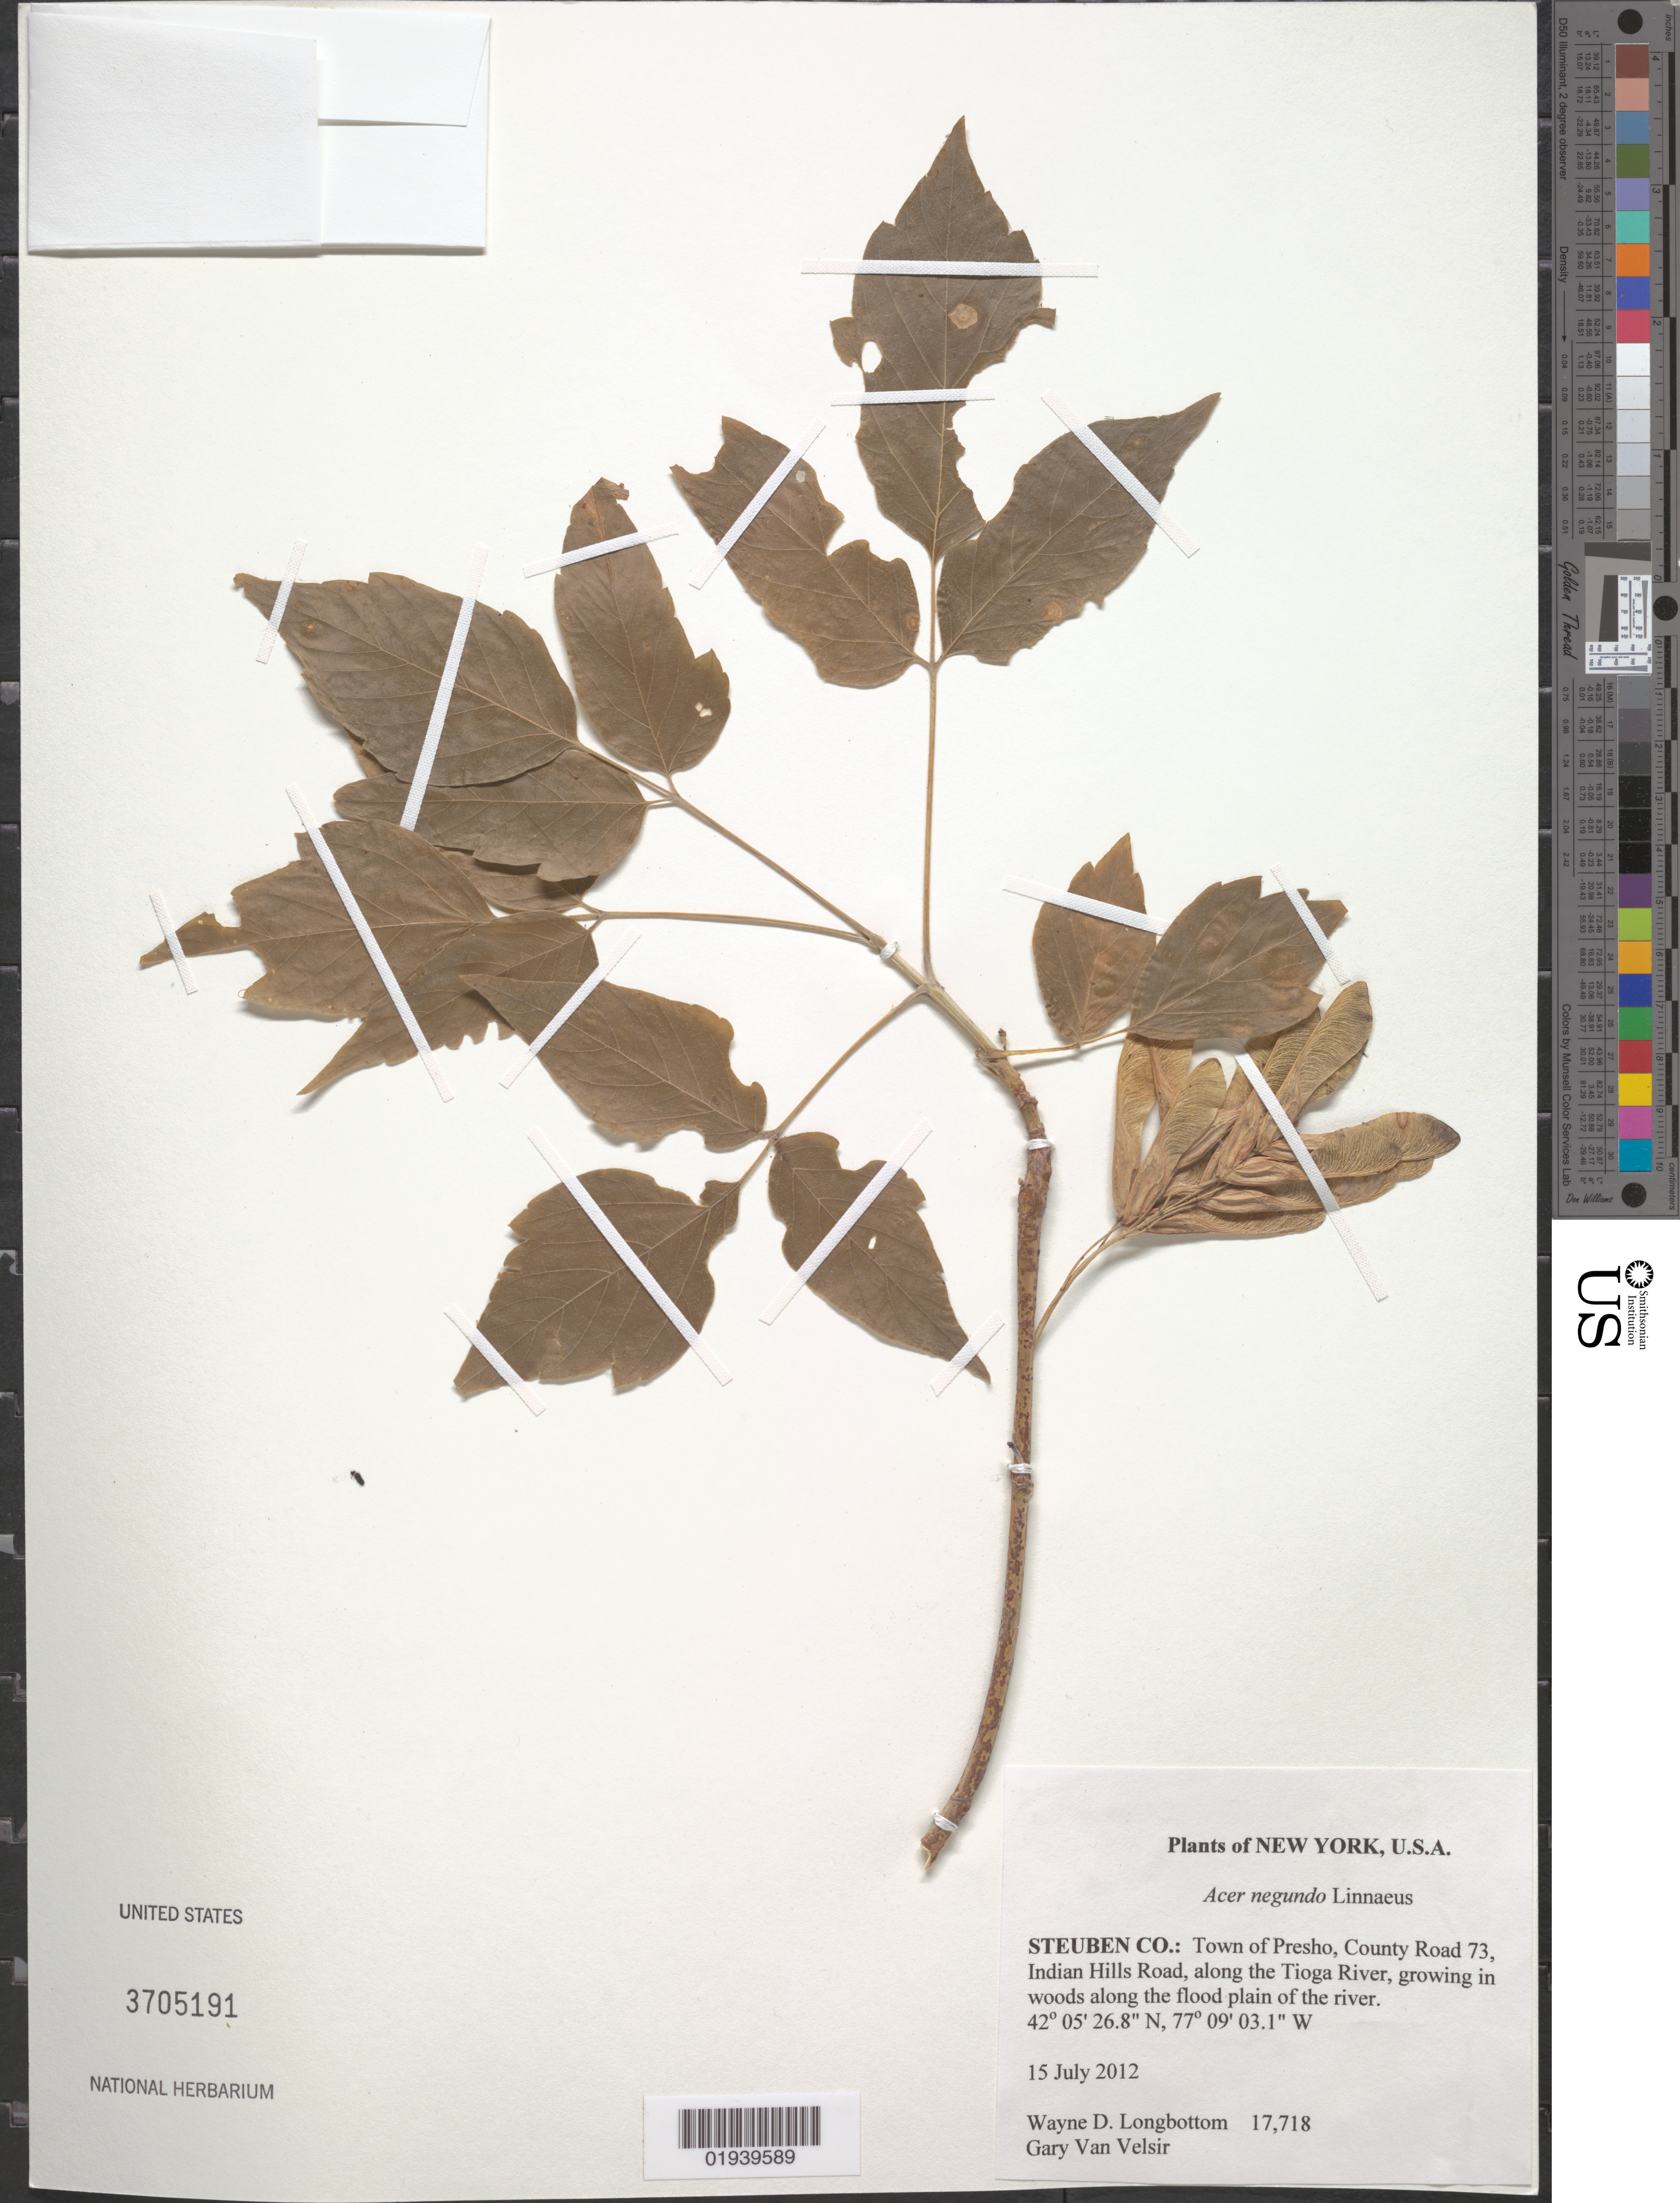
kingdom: Plantae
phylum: Tracheophyta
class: Magnoliopsida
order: Sapindales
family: Sapindaceae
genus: Acer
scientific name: Acer negundo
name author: L.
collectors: W. D. Longbottom & G. Van Velsir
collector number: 17,718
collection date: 2012-07-15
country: United States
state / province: New York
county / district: Steuben County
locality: Town of Presho, County Road 73, Indian Hills Road, along the Tioga River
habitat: Growing in woods along the flood plain of the river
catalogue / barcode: US 3705191